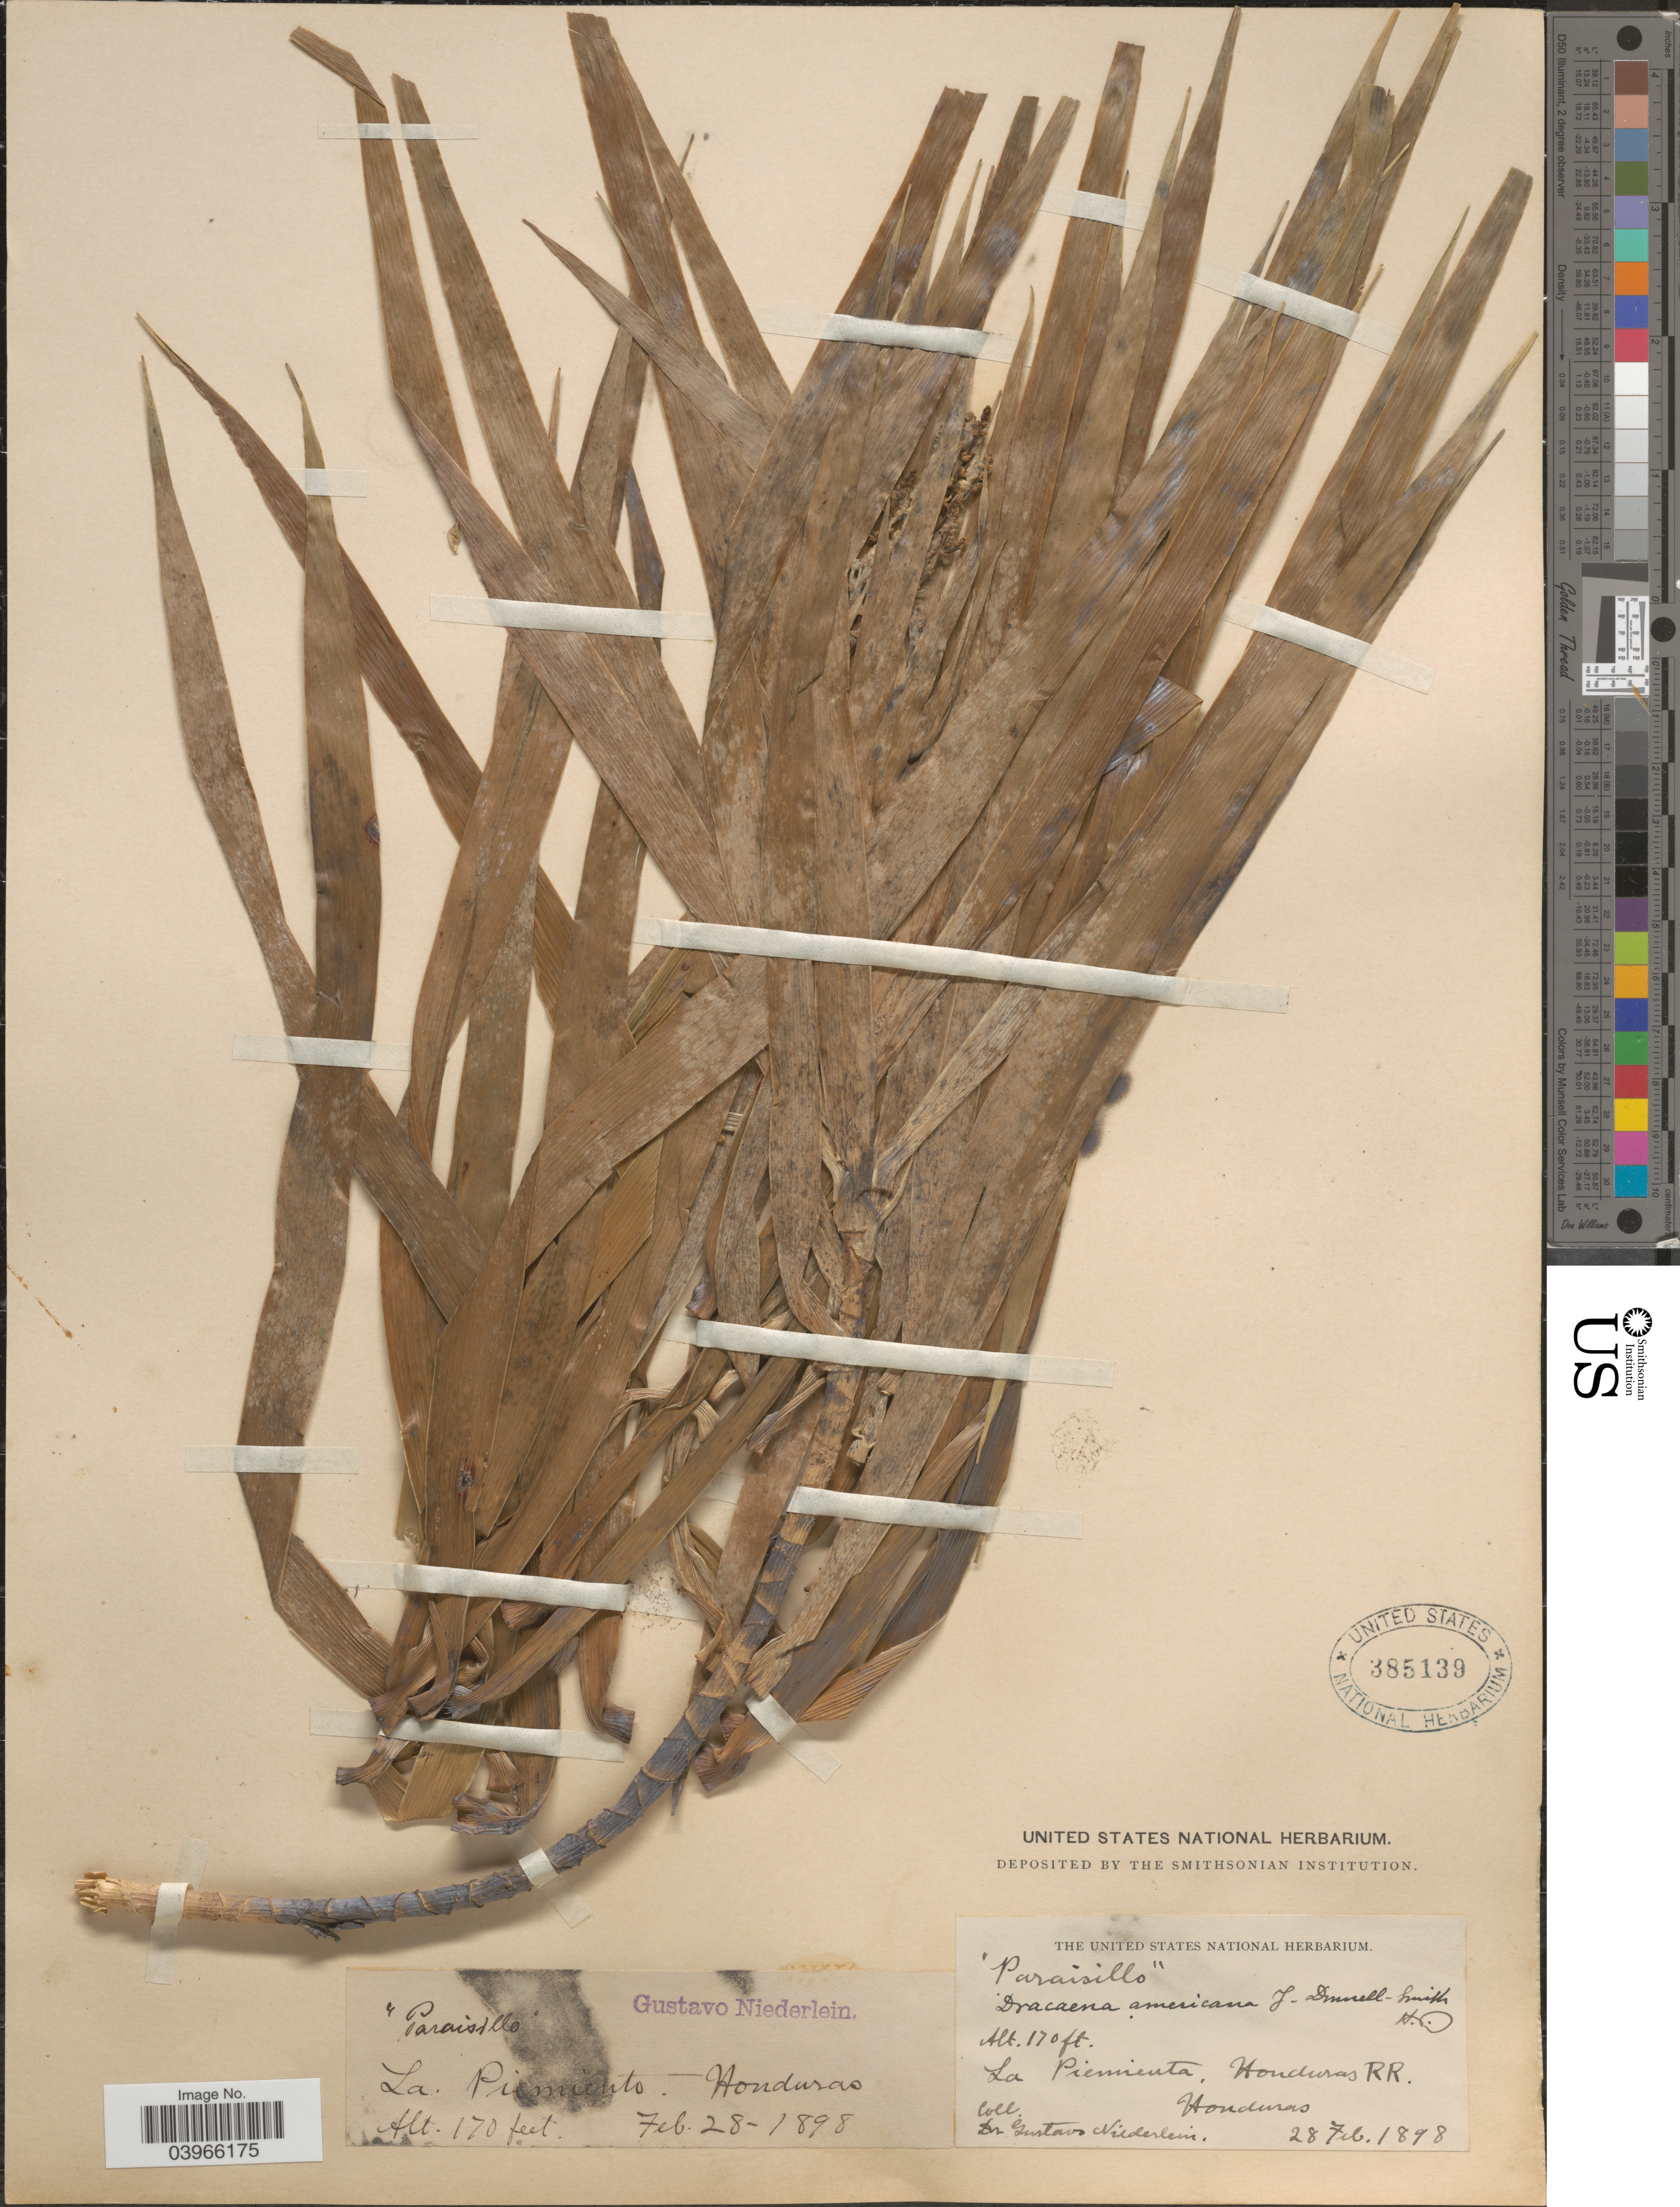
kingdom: Plantae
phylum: Tracheophyta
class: Liliopsida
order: Asparagales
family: Asparagaceae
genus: Dracaena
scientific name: Dracaena americana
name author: Donn. Sm. in Sarg.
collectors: G. Niederlein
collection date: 1898-02-28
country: Honduras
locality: La Piemiento. Honduras RR.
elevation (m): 52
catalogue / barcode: US 385139